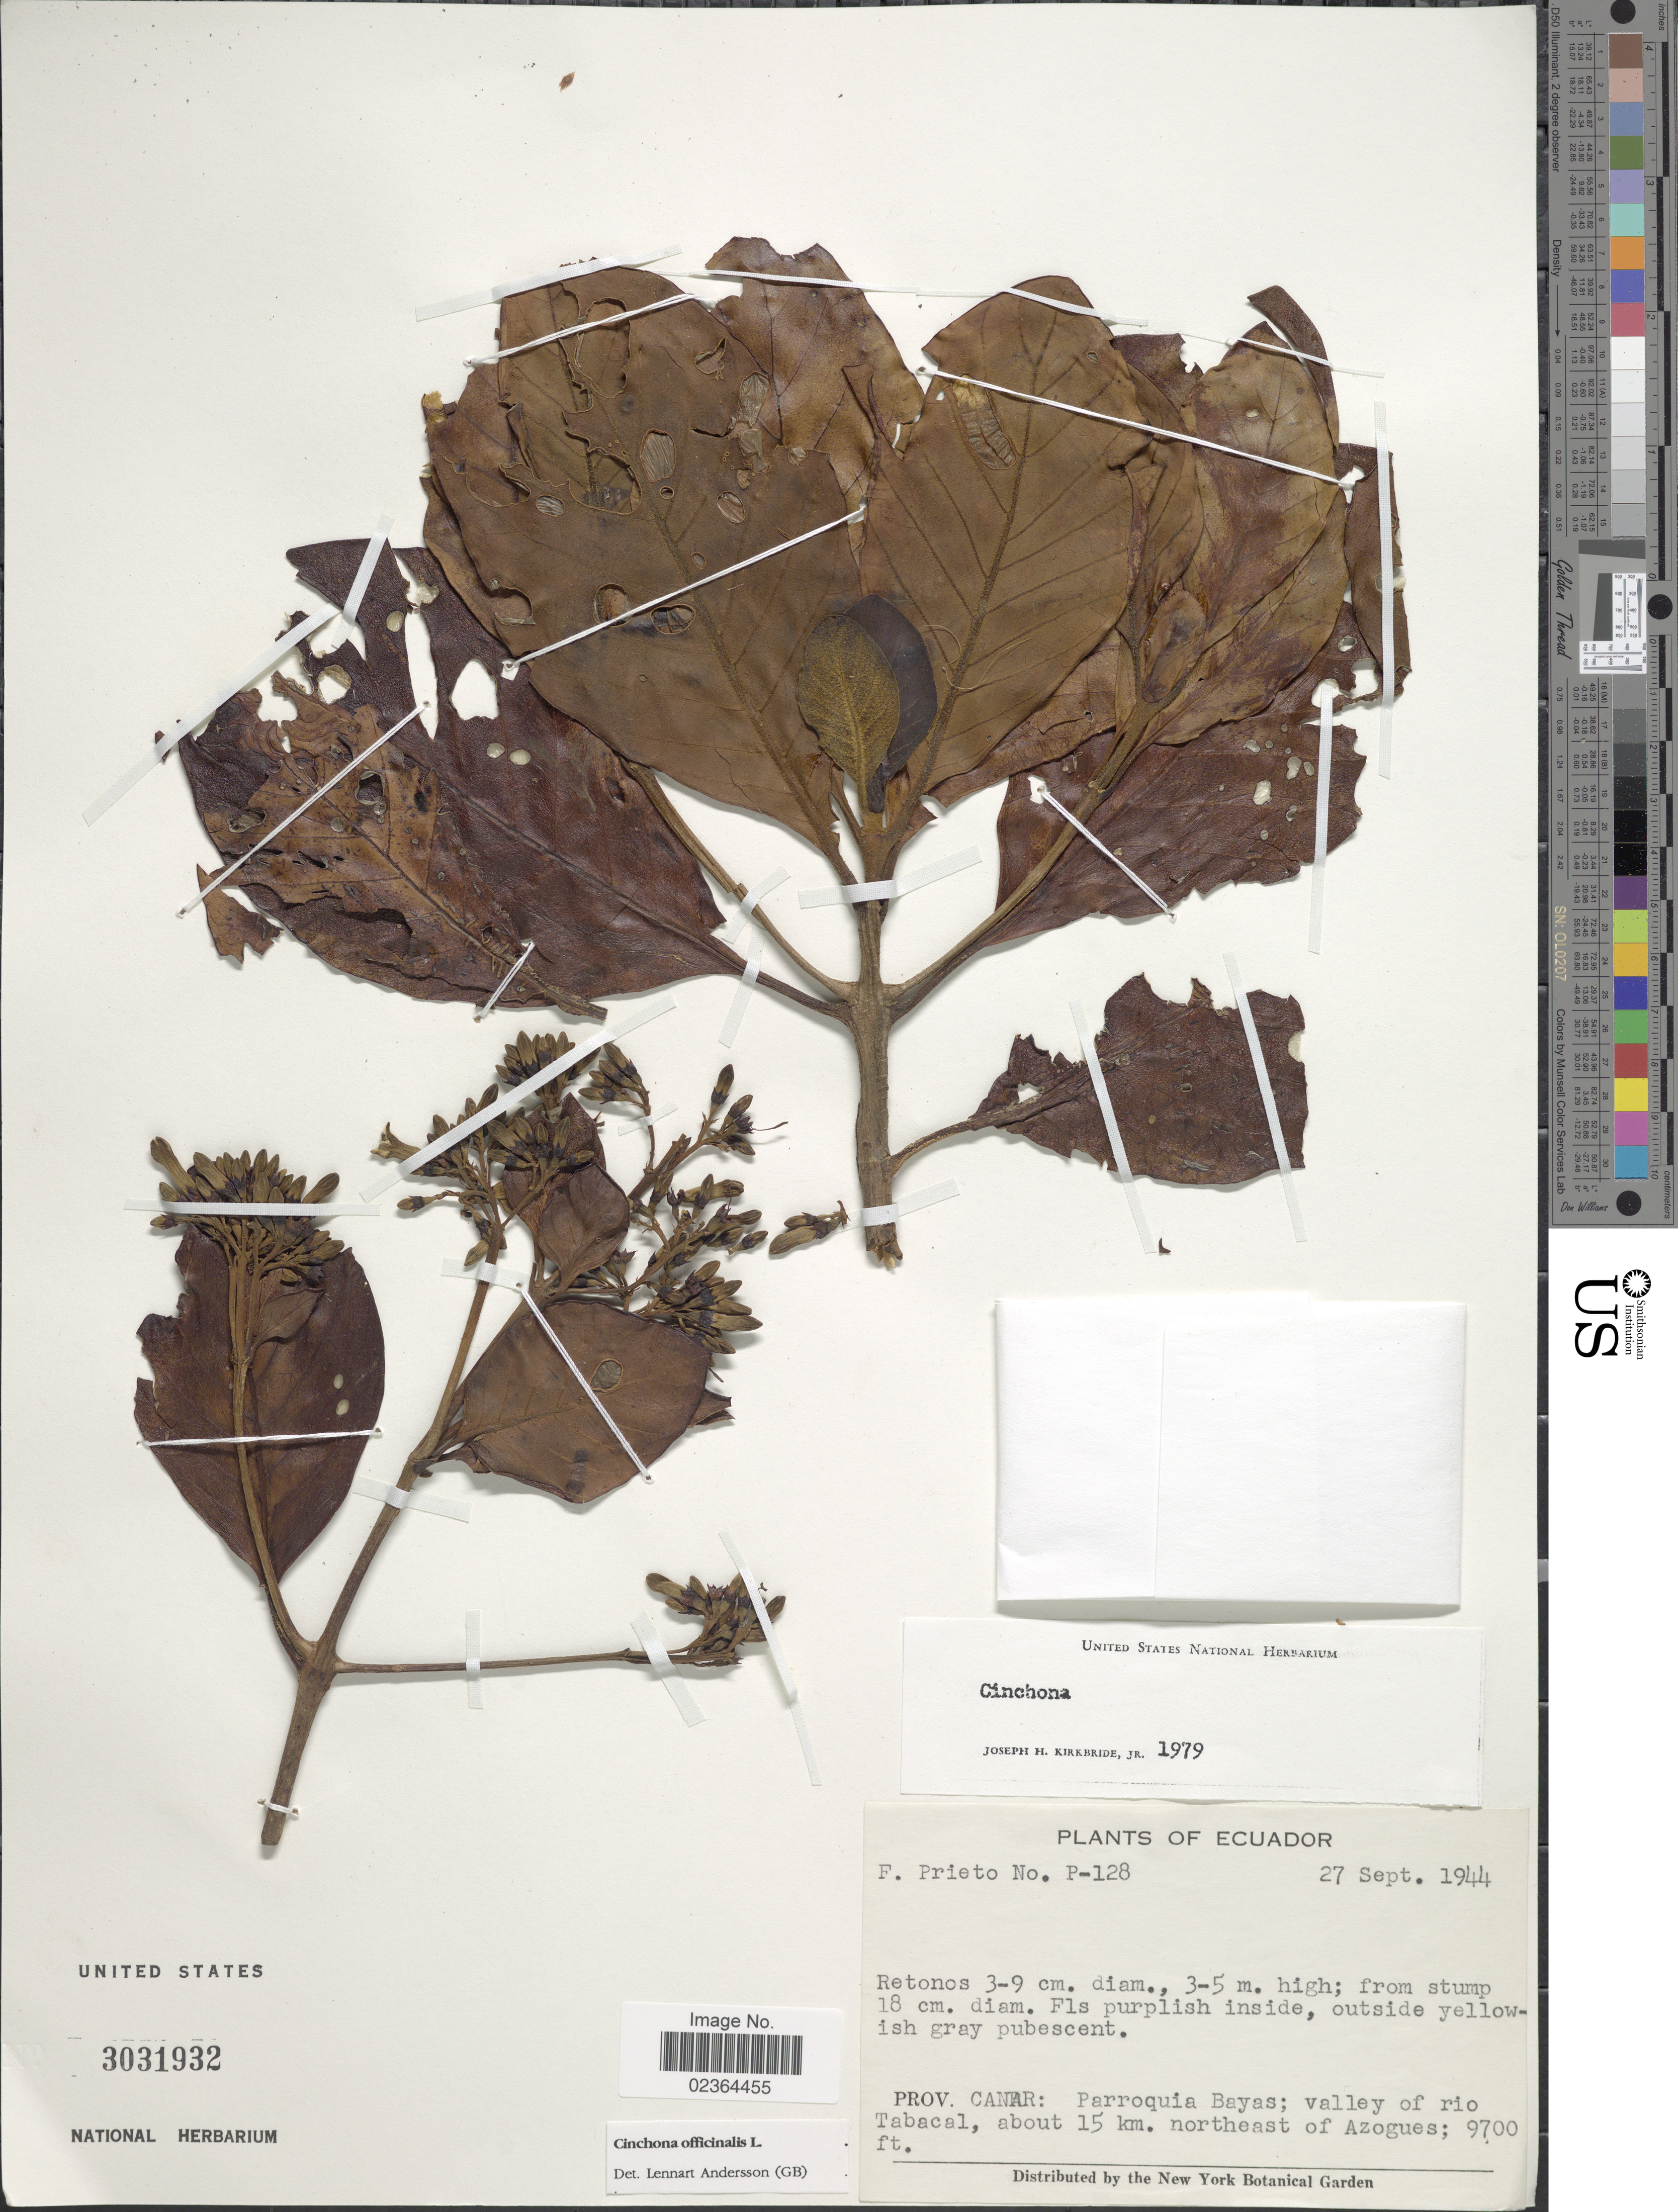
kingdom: Plantae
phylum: Tracheophyta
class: Magnoliopsida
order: Gentianales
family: Rubiaceae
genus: Cinchona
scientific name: Cinchona officinalis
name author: L.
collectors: F. Prieto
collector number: P-128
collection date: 1944-09-27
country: Ecuador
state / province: Cañar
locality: Prov. Canar: Parroquia Bayas: valley of rio Tabacal, about 15 km. northeast of Azogues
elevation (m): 2957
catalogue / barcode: US 3031932